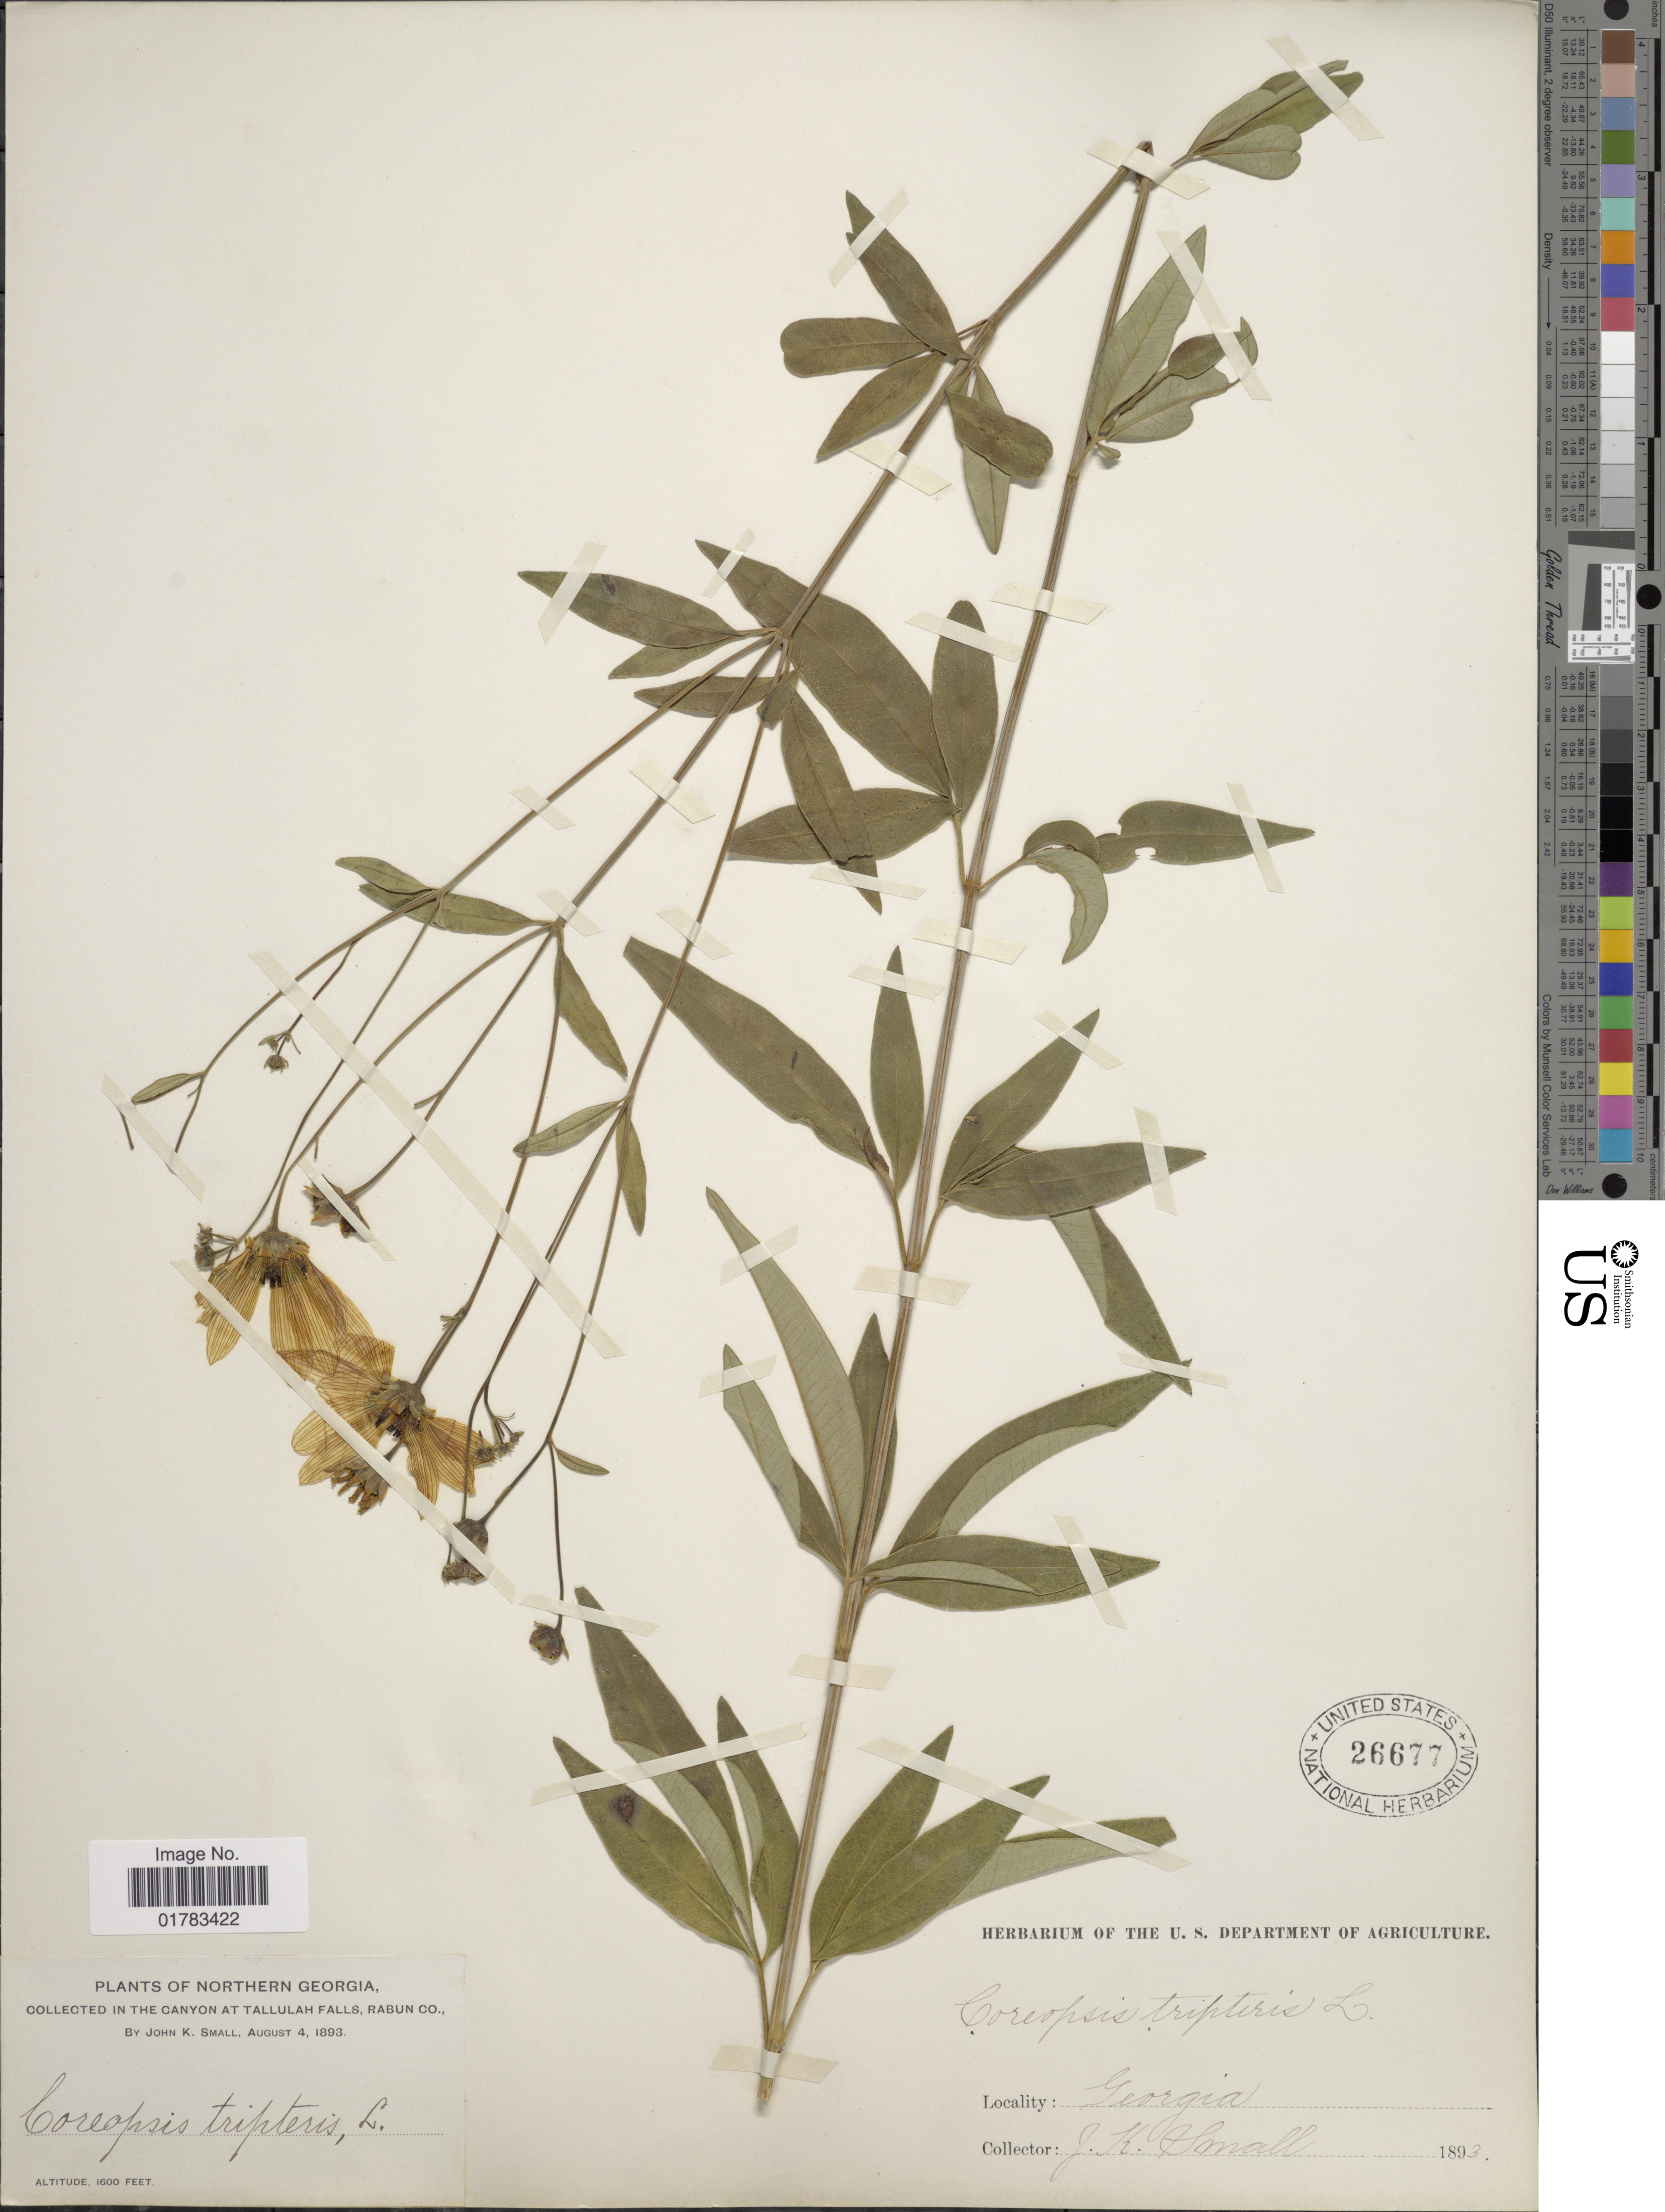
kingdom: Plantae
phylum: Tracheophyta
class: Magnoliopsida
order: Asterales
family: Asteraceae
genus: Coreopsis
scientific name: Coreopsis tripteris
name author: L.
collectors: J. K. Small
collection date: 1893-08-04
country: United States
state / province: Georgia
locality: Northern Georgia, Canyon at Tallulah Falls, Rabun Co.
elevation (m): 488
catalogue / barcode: US 26677